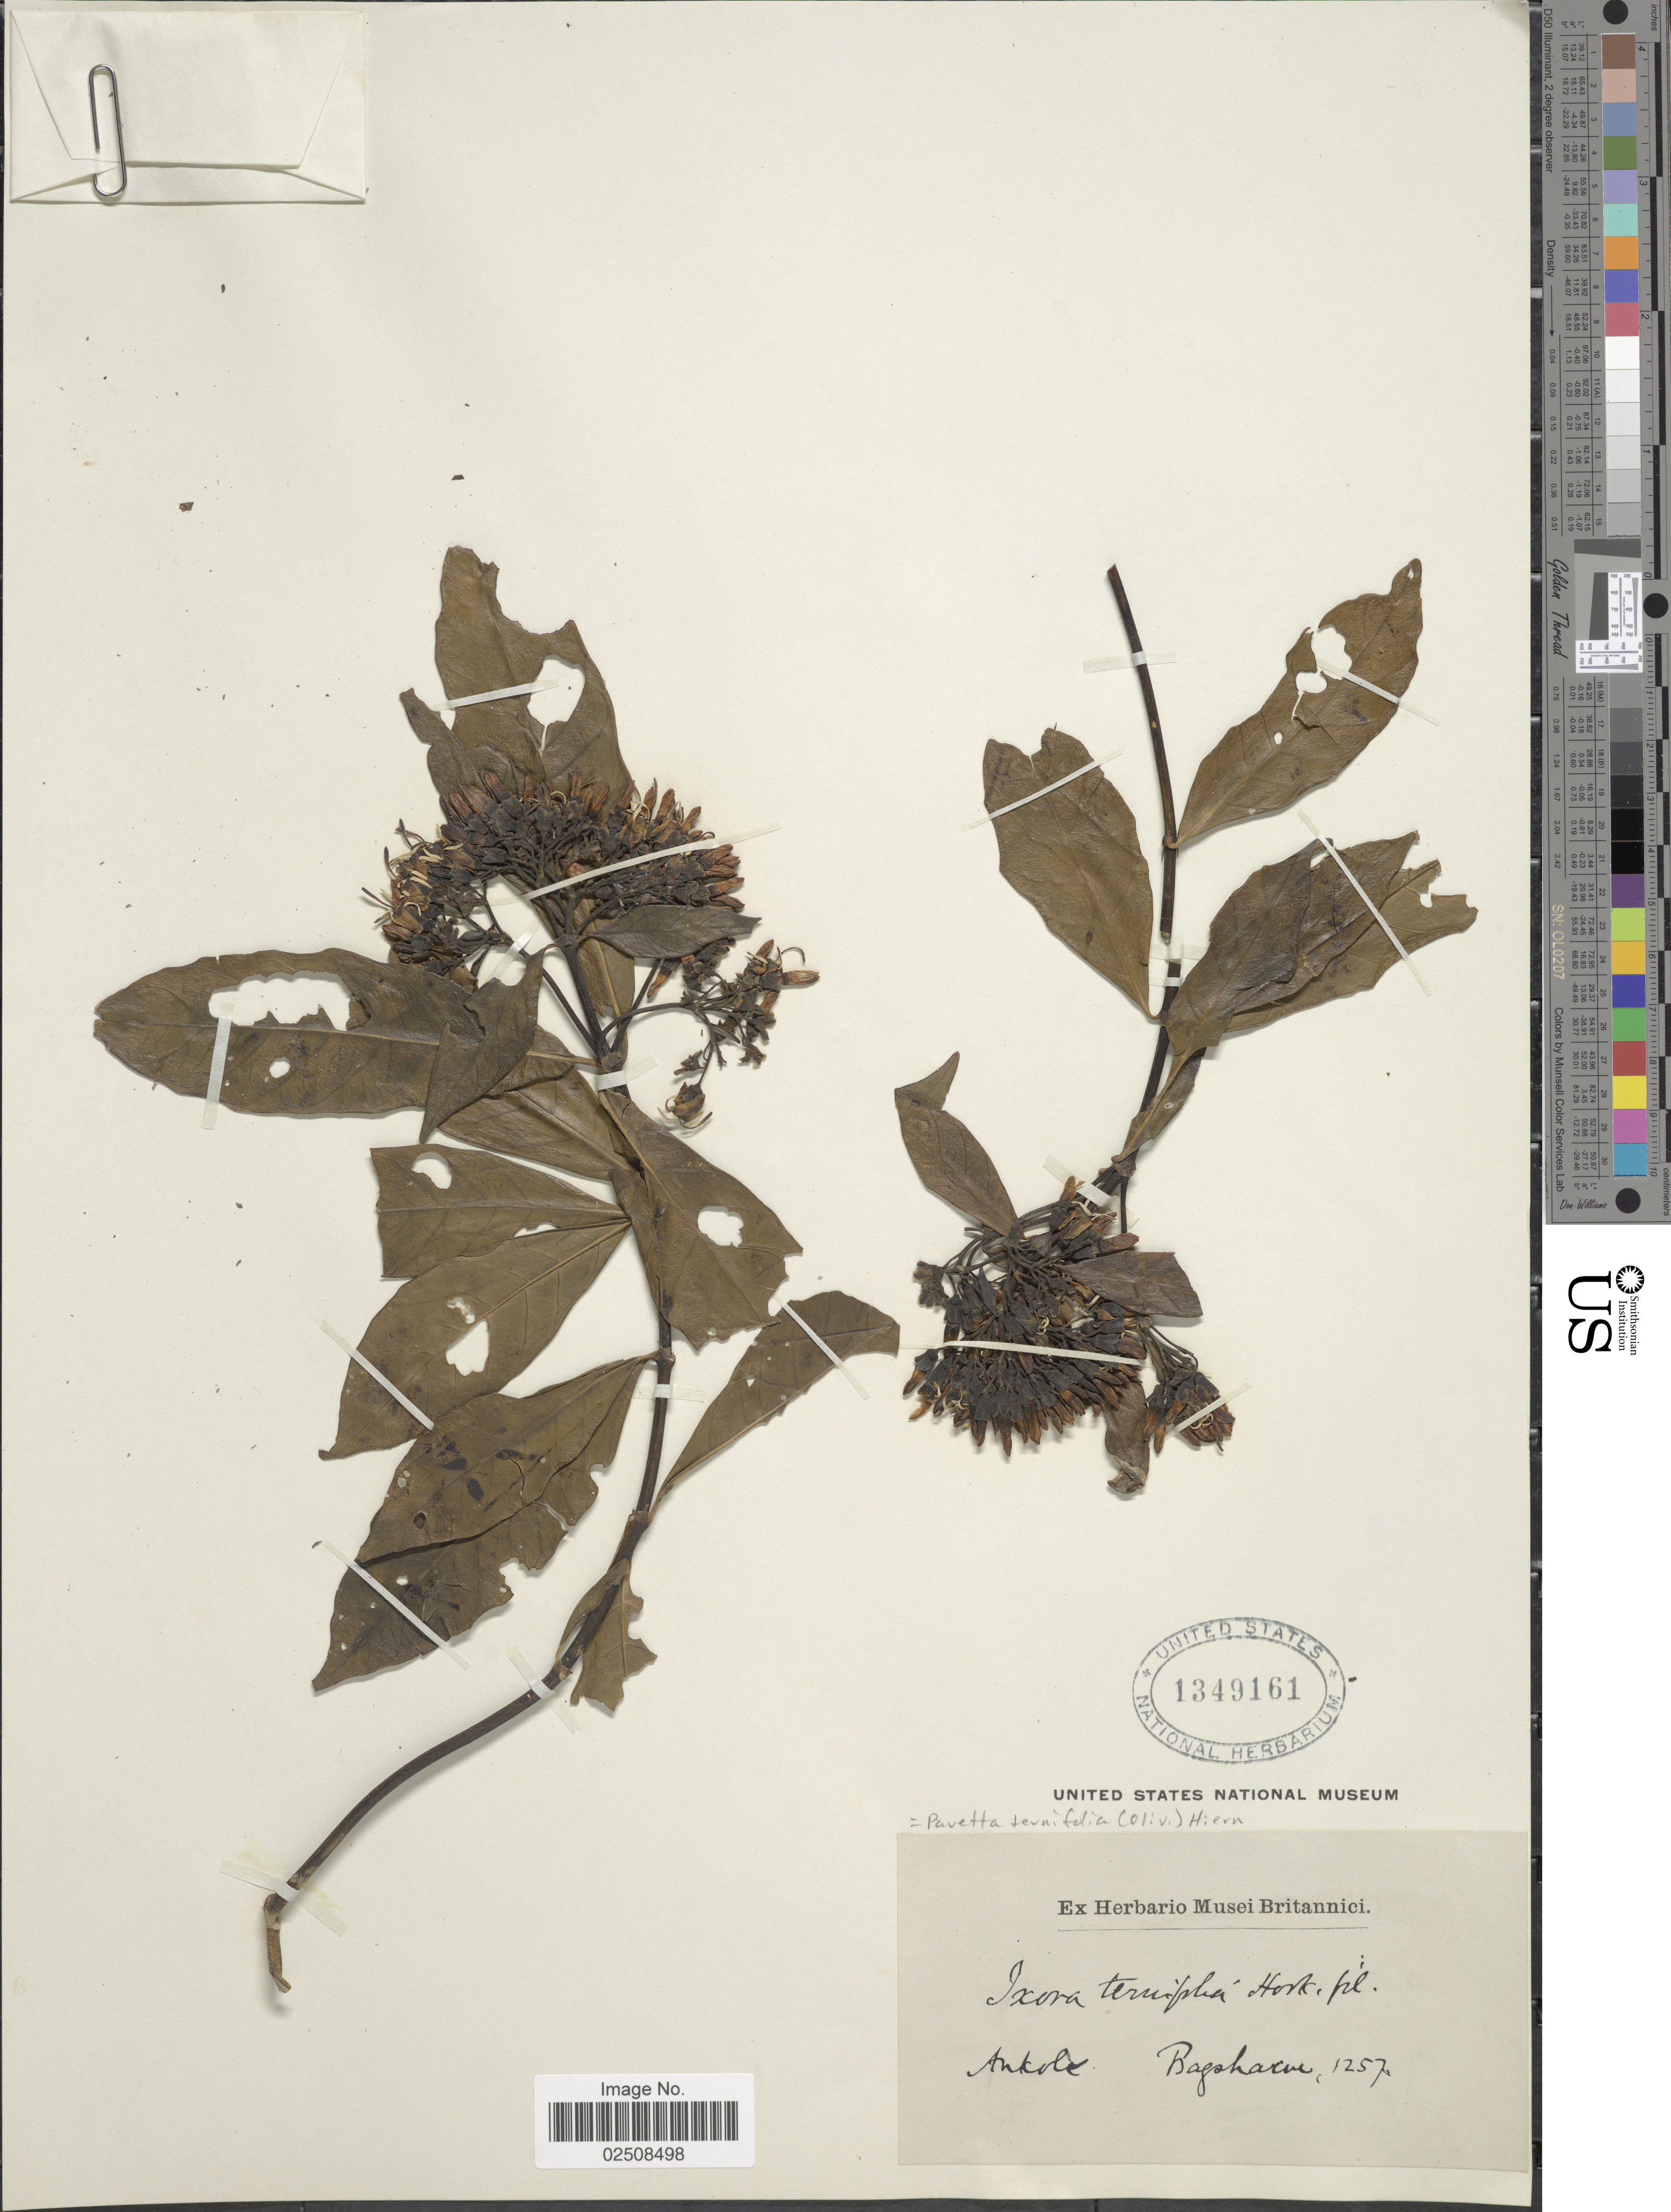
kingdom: Plantae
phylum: Tracheophyta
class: Magnoliopsida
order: Gentianales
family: Rubiaceae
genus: Pavetta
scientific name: Pavetta ternifolia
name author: Hook. f. ex Oliv.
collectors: Bagshawe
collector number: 1257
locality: Ankole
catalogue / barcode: US 1349161